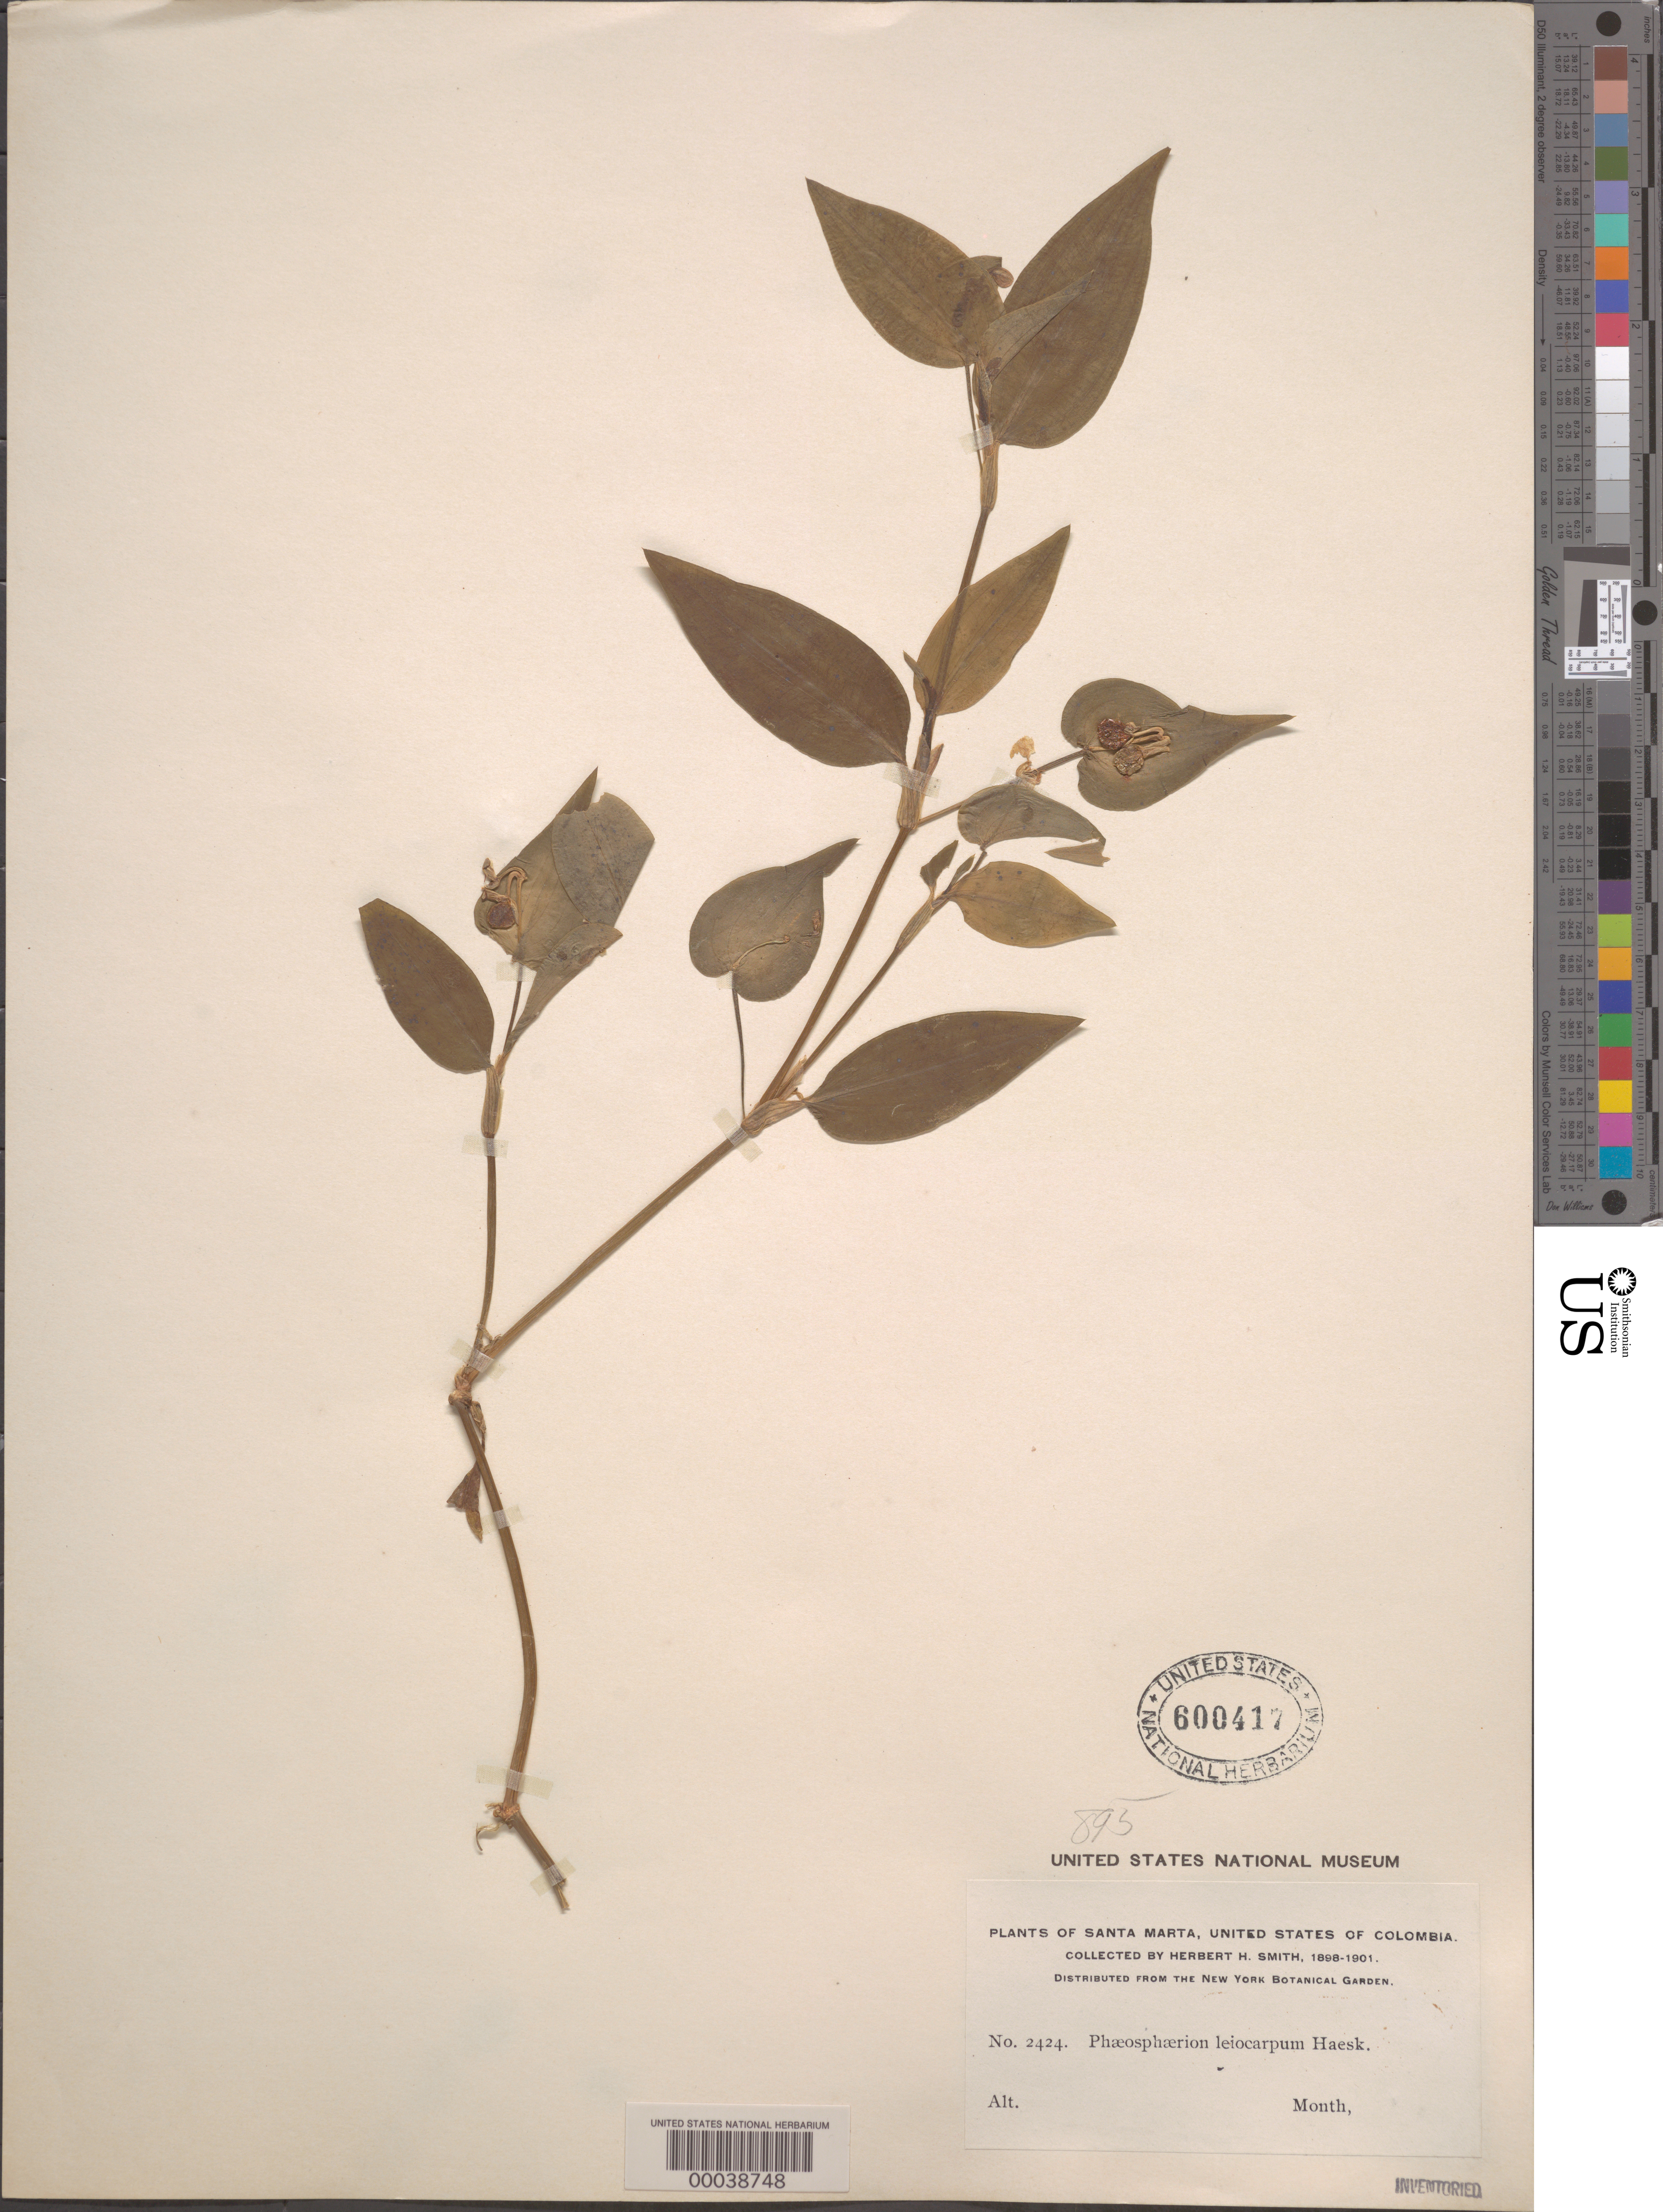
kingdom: Plantae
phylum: Tracheophyta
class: Liliopsida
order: Commelinales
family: Commelinaceae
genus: Commelina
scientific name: Commelina leiocarpa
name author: Benth.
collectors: Herbert H. Smith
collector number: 2424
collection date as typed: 1898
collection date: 1898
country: Colombia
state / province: Magdalena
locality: Santa Marta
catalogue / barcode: US 600417